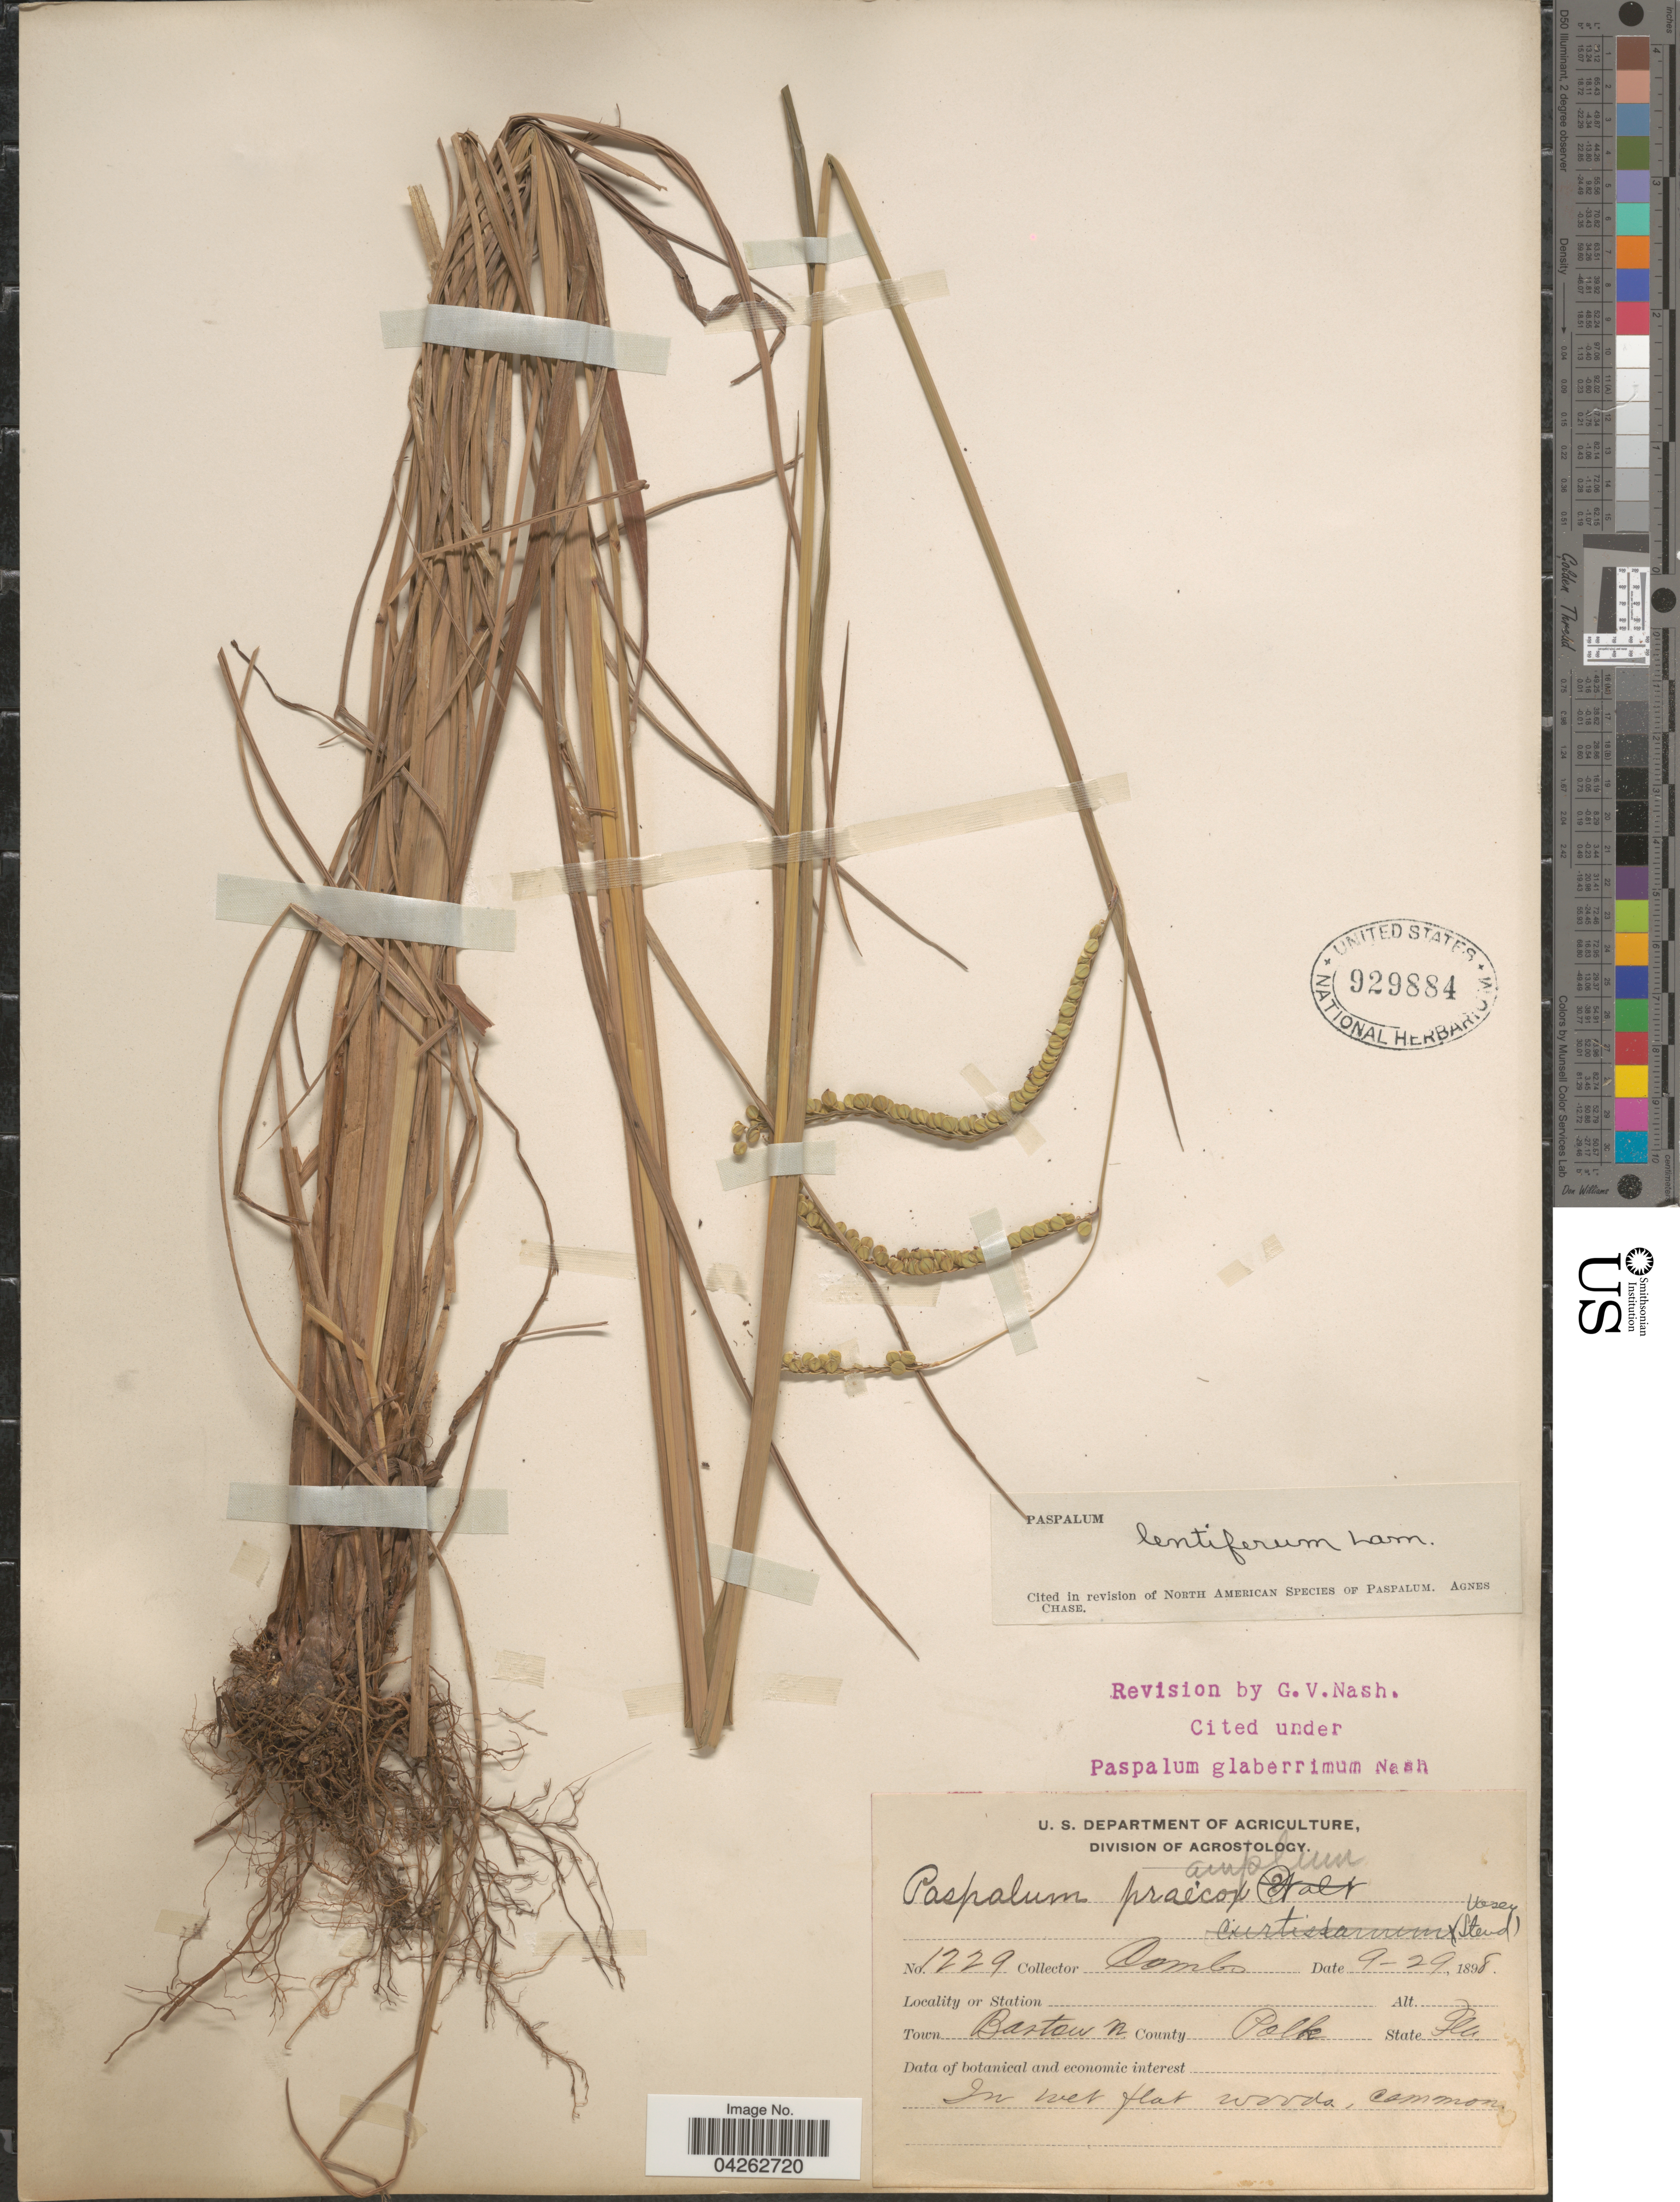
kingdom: Plantae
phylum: Tracheophyta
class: Liliopsida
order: Poales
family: Poaceae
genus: Paspalum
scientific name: Paspalum lentiferum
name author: Lam.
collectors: -. Combs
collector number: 1229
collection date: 1898-09-29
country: United States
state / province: Florida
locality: Town Bartow N. County Polk.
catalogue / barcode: US 929884